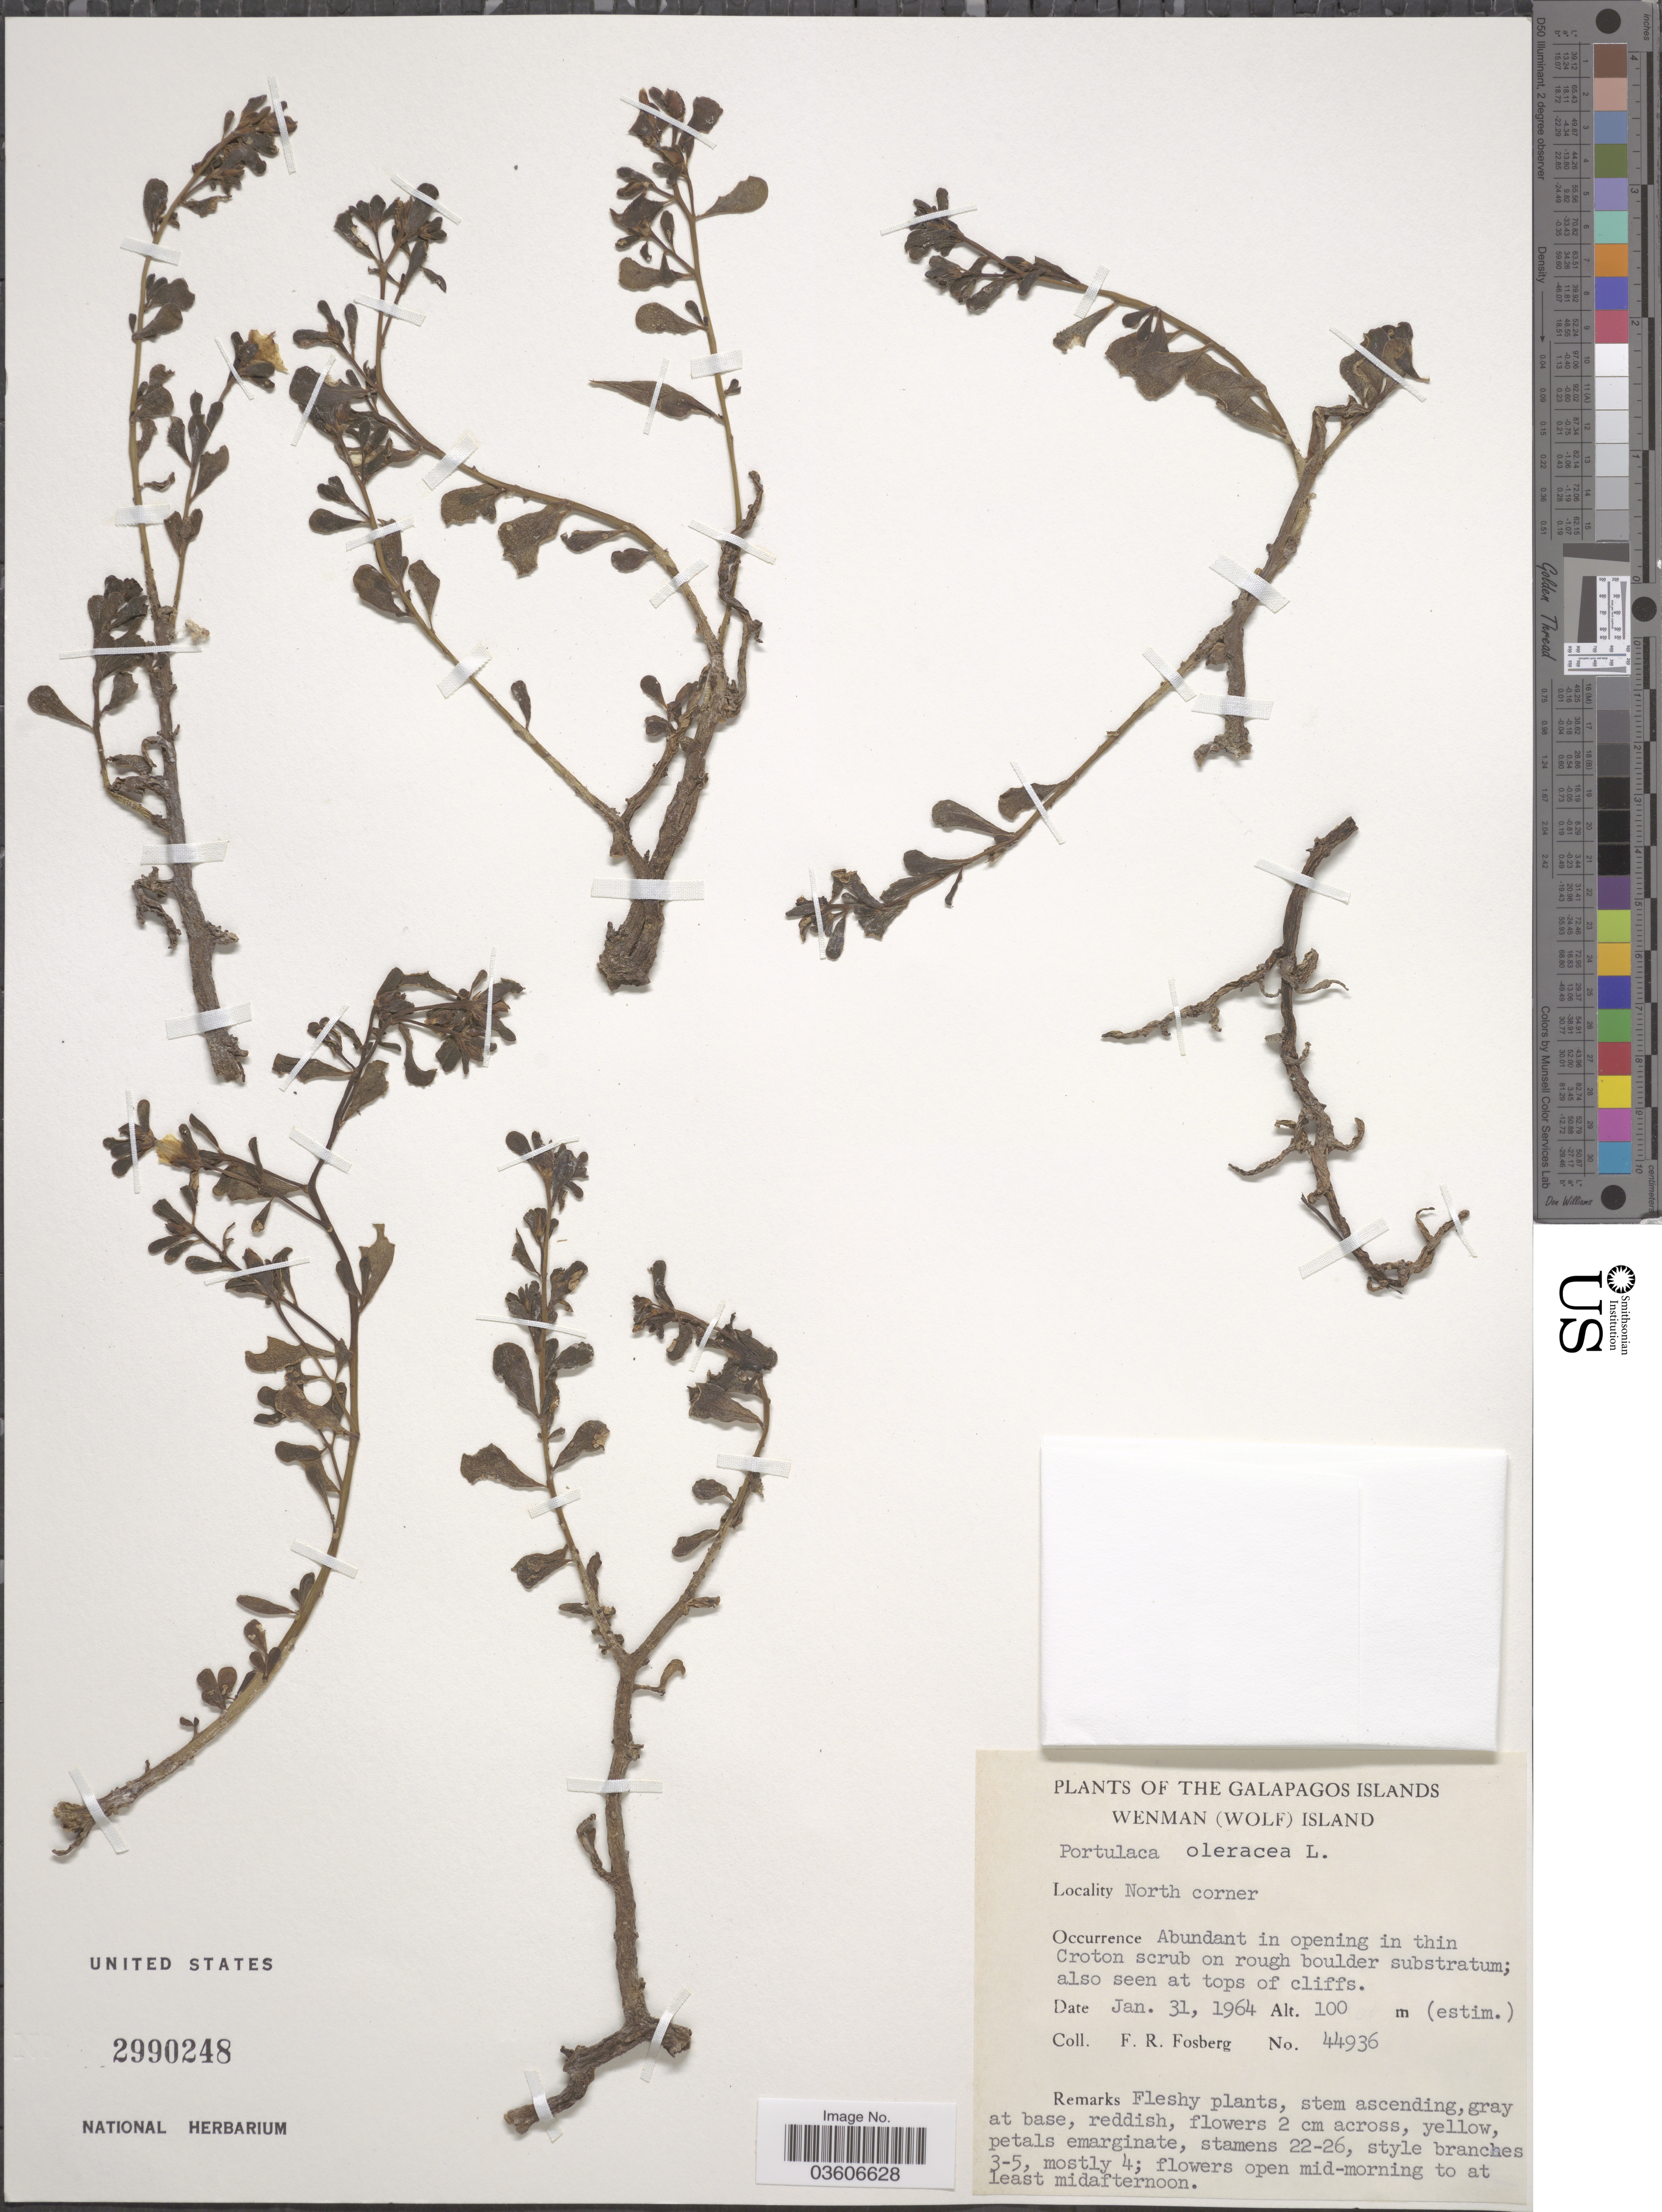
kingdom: Plantae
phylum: Tracheophyta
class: Magnoliopsida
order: Caryophyllales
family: Portulacaceae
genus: Portulaca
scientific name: Portulaca oleracea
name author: L.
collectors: F. R. Fosberg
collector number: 44936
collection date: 1964-01-31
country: Ecuador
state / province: Colón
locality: The Galapagos Islands. Wenman (Wolf) Island. North corner.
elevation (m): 100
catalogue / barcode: US 2990248